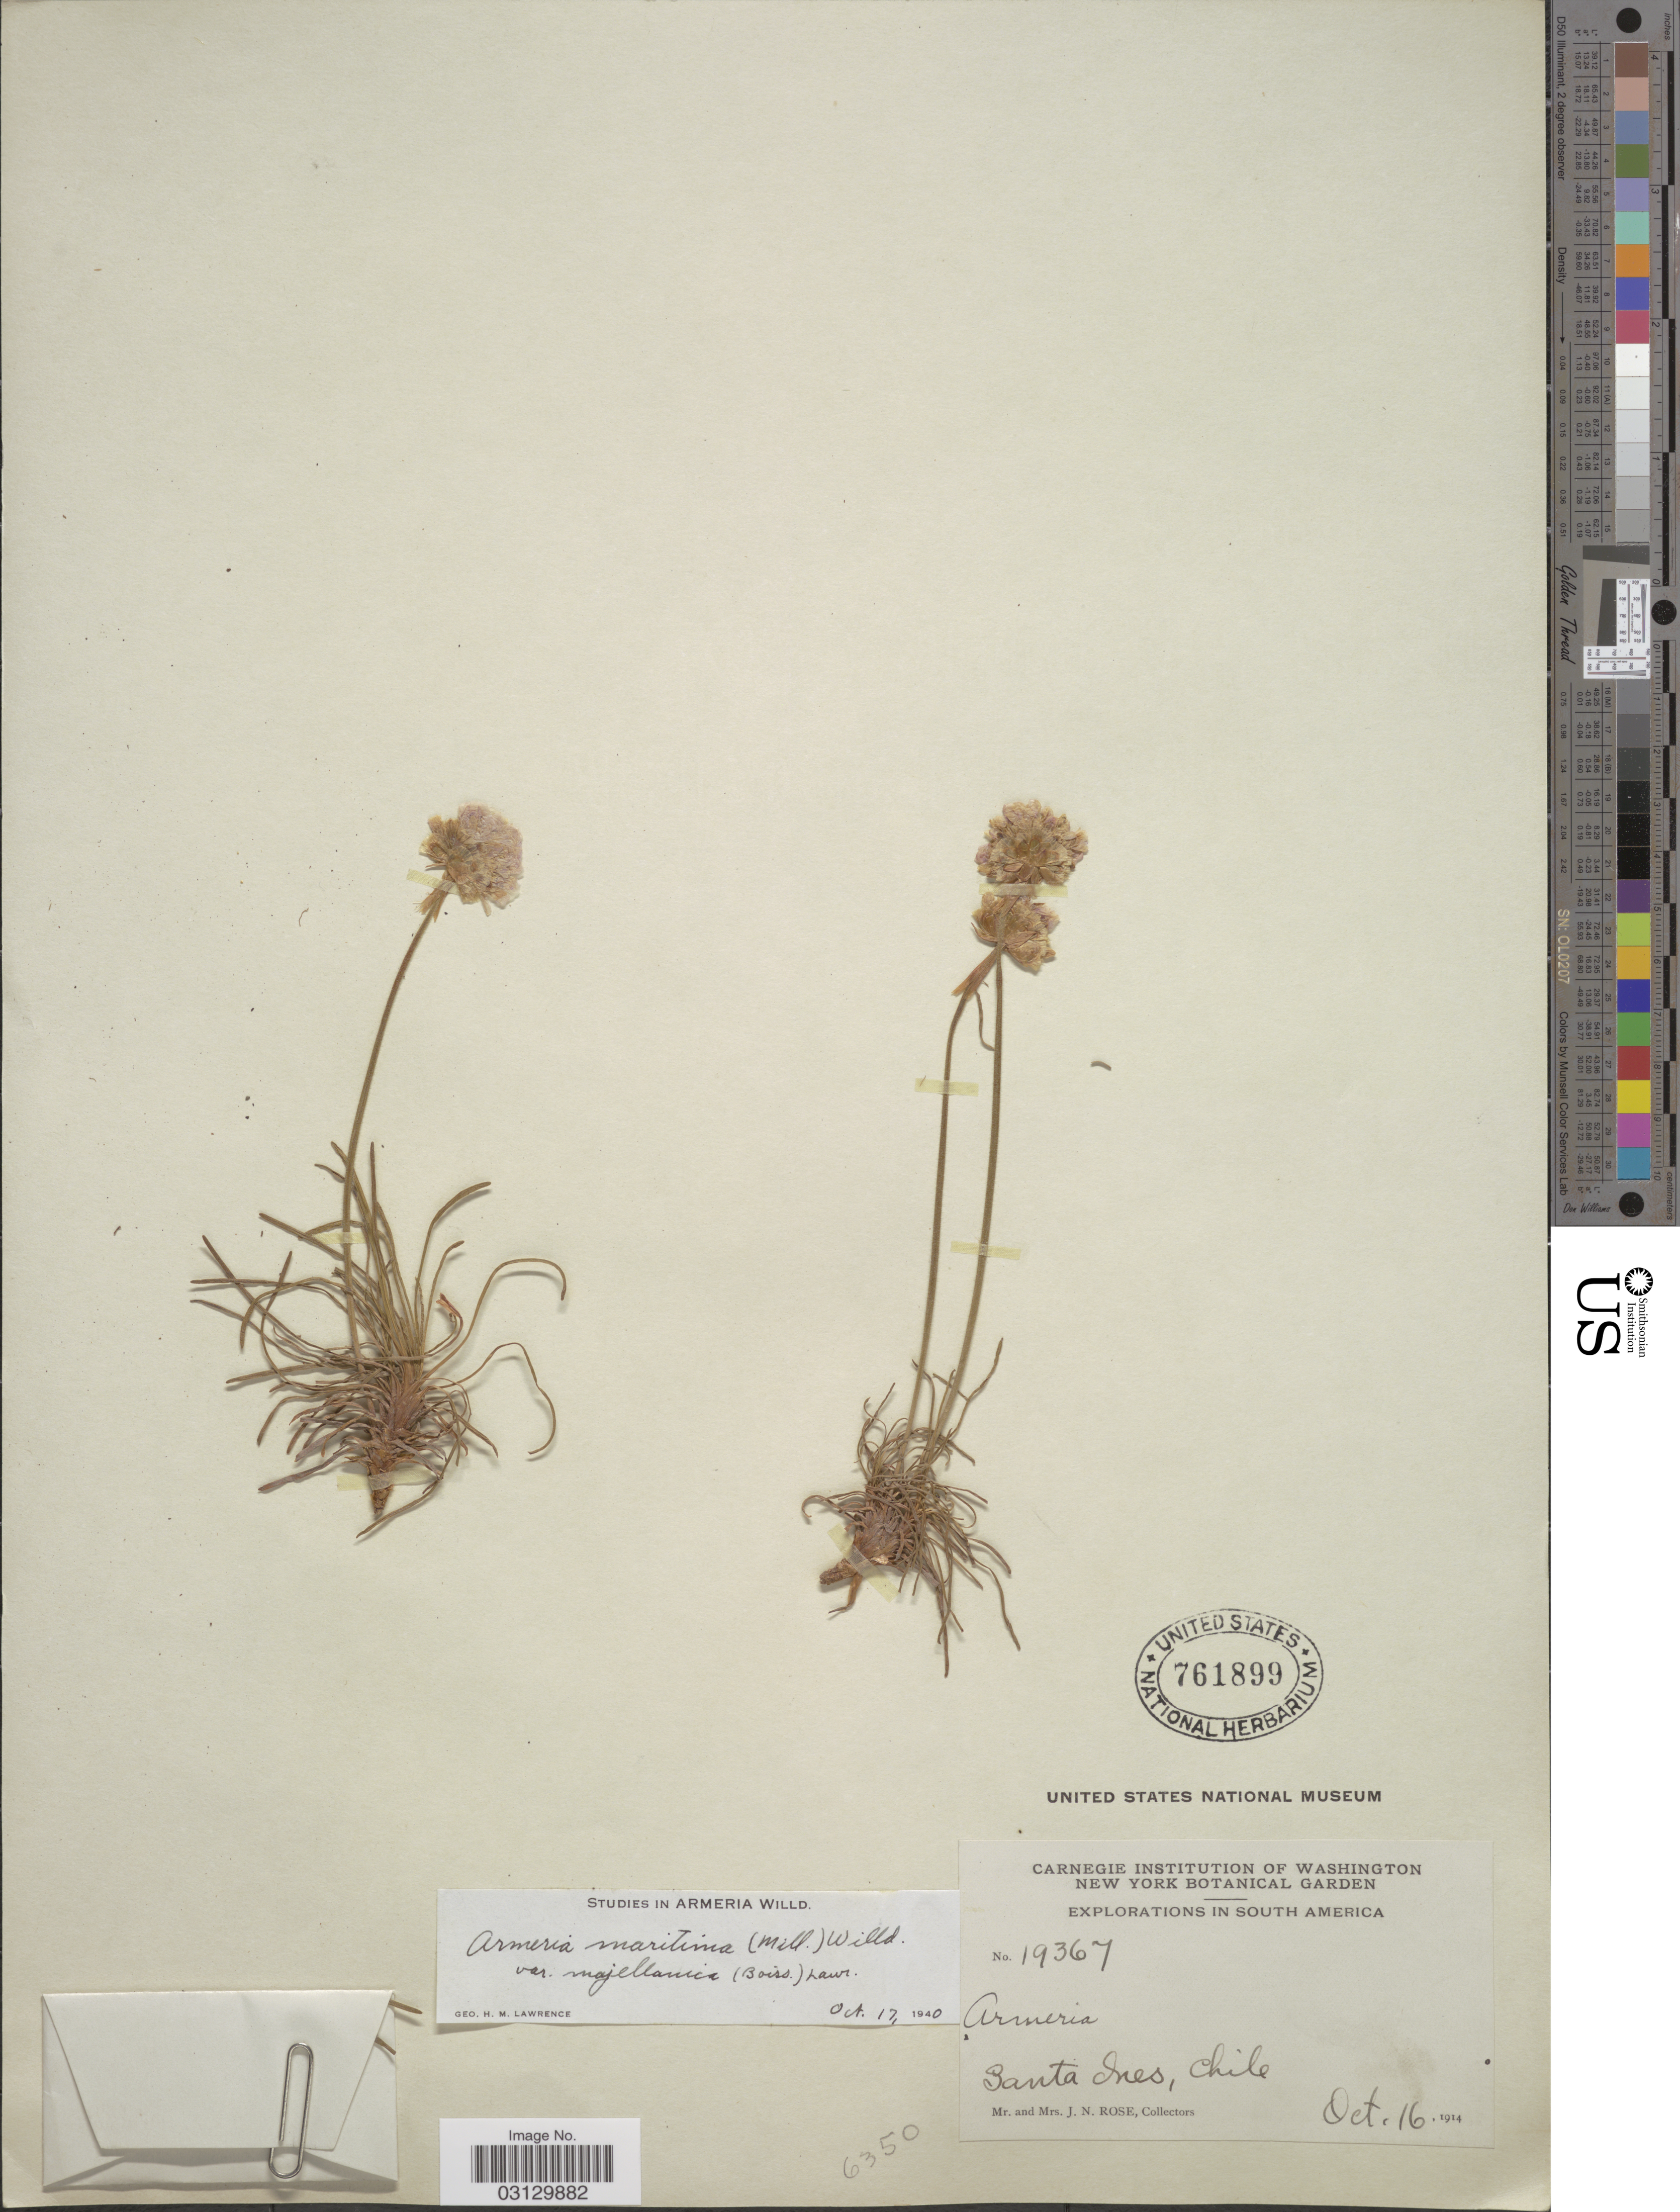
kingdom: Plantae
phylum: Tracheophyta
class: Magnoliopsida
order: Caryophyllales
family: Plumbaginaceae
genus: Armeria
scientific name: Armeria maritima subsp. andina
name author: (Poepp. ex Boiss.) D.M. Moore & H.O. Yates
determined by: Strong, M. T., (US), Smithsonian Institution - National Museum of Natural History (UNITED STATES)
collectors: J. N. Rose & L. B. Rose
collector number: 19367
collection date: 1914-10-16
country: Chile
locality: Santa Ines.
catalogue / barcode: US 761899